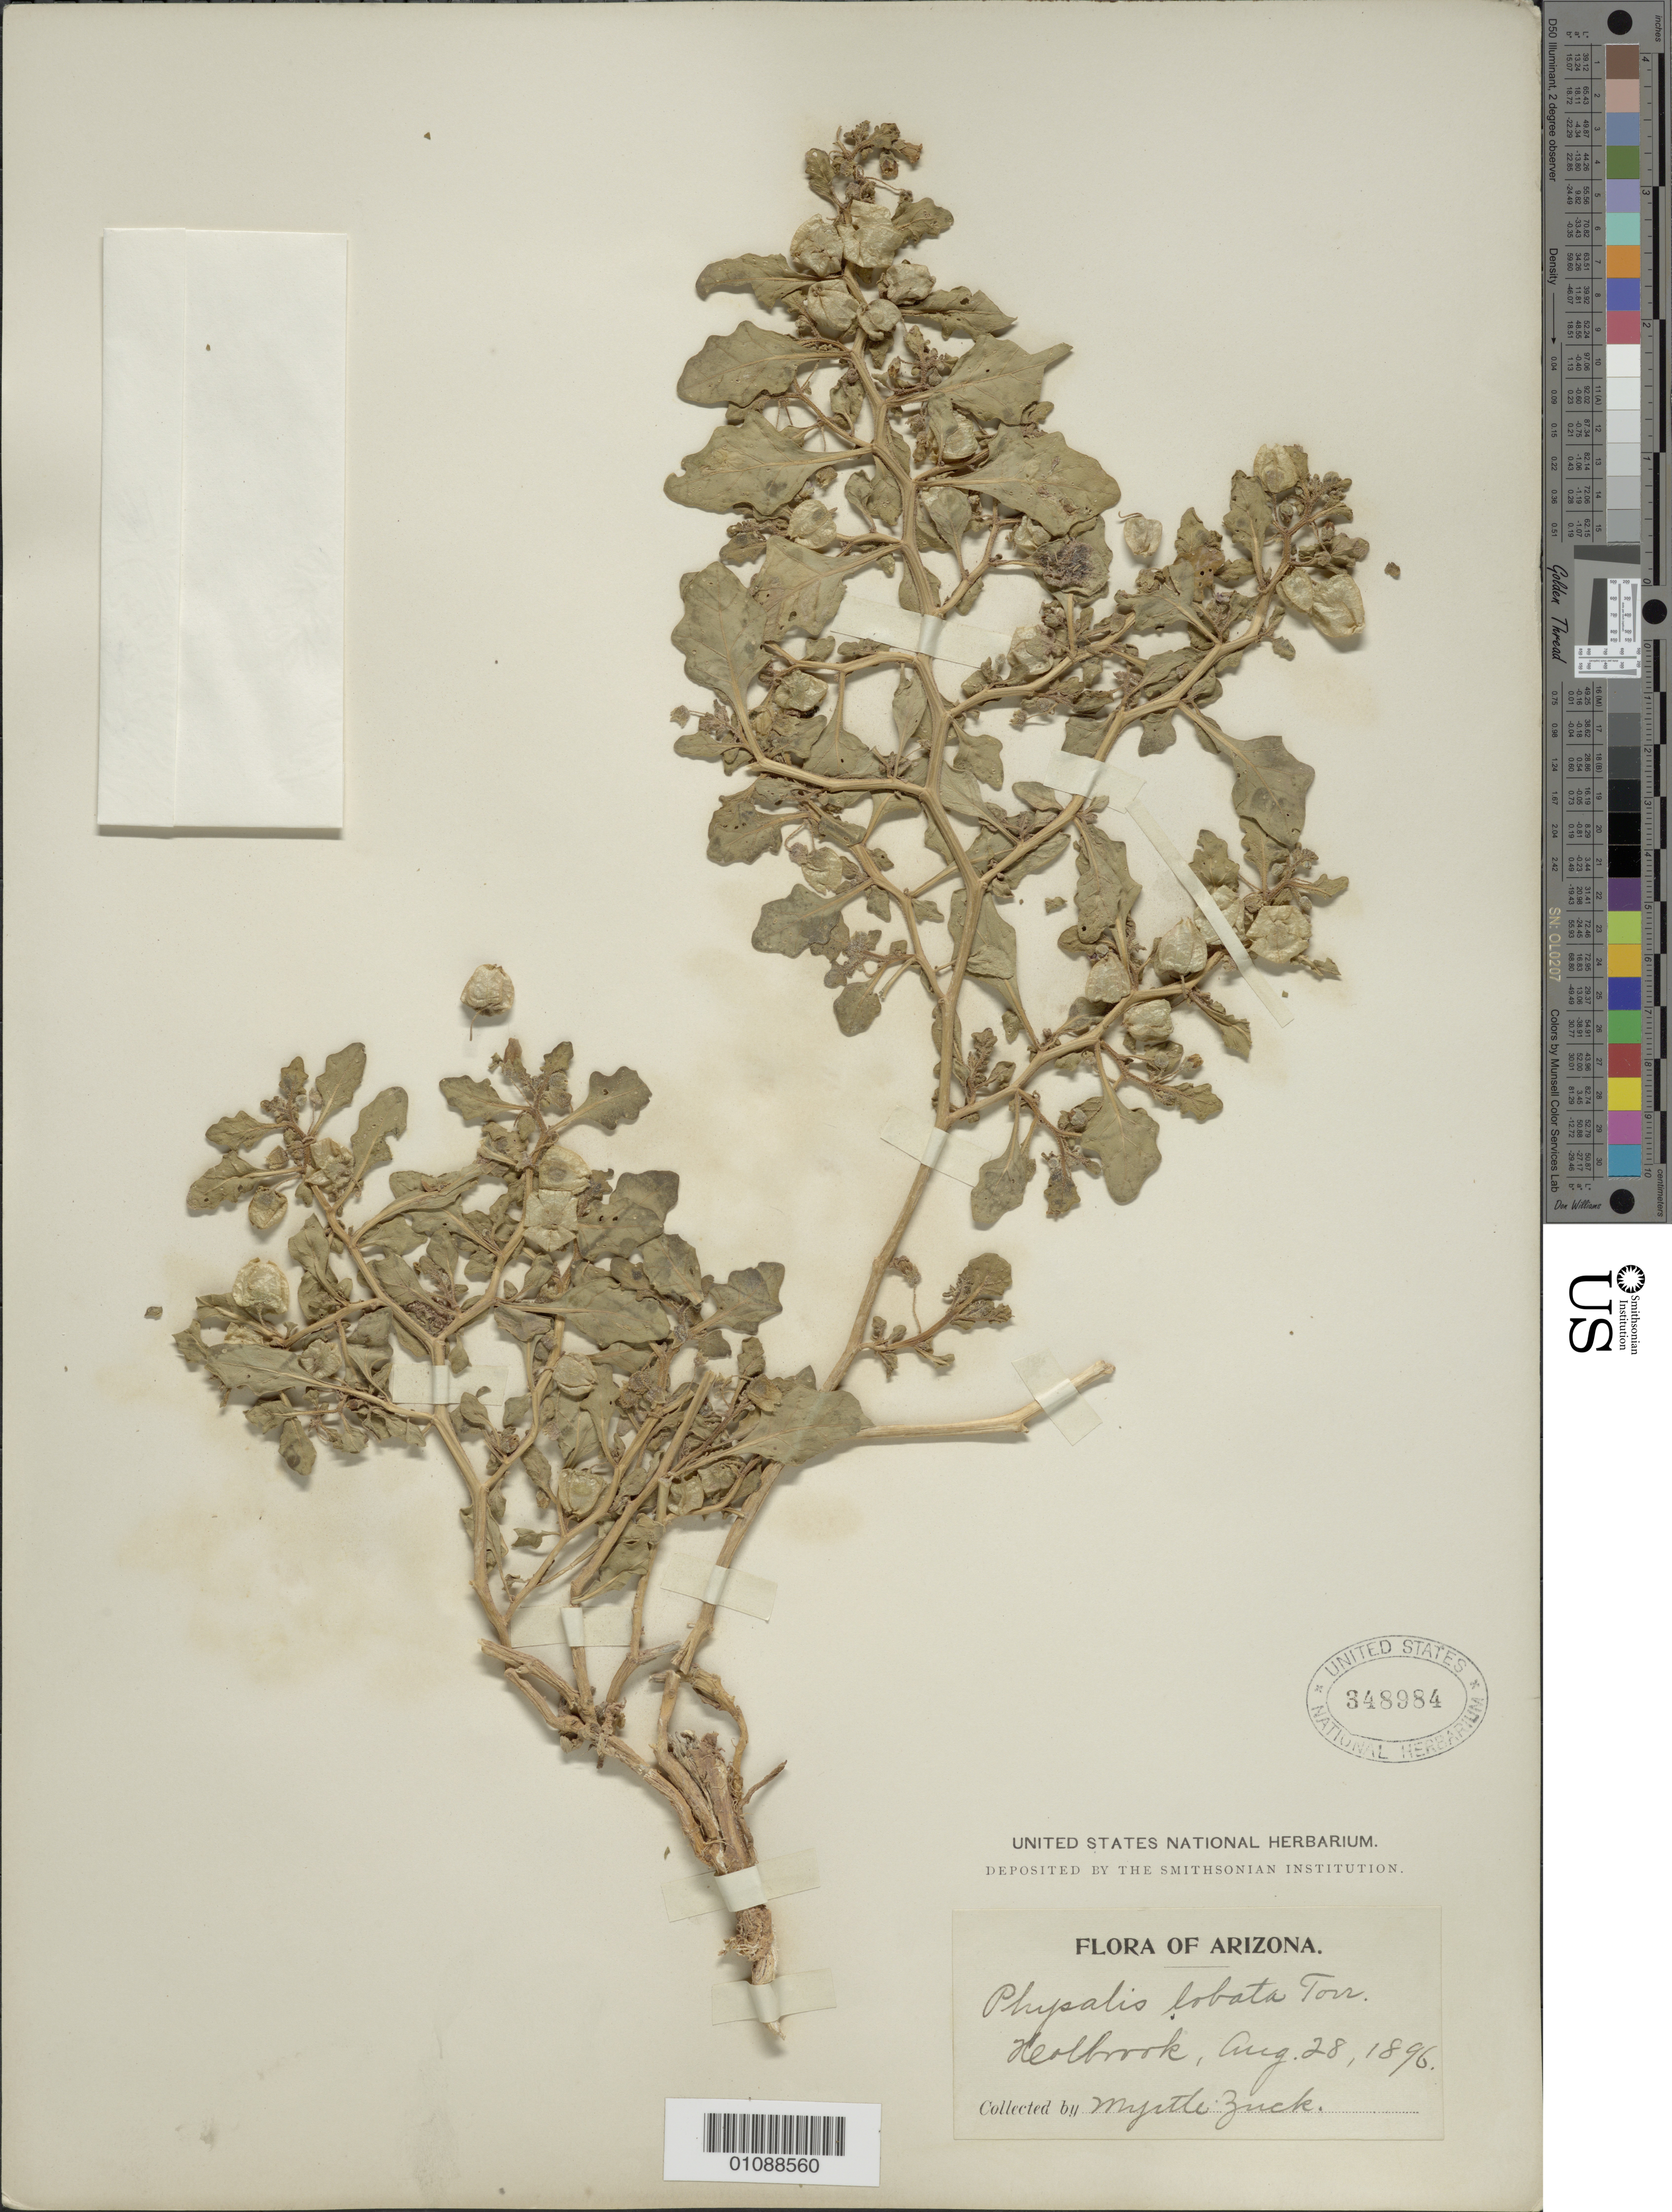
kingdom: Plantae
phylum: Tracheophyta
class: Magnoliopsida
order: Solanales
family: Solanaceae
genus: Quincula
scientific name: Quincula lobata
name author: (Torr.) Raf.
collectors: M. Zuck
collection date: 1896-08-28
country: United States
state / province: Arizona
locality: Holbrook.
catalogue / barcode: US 348984